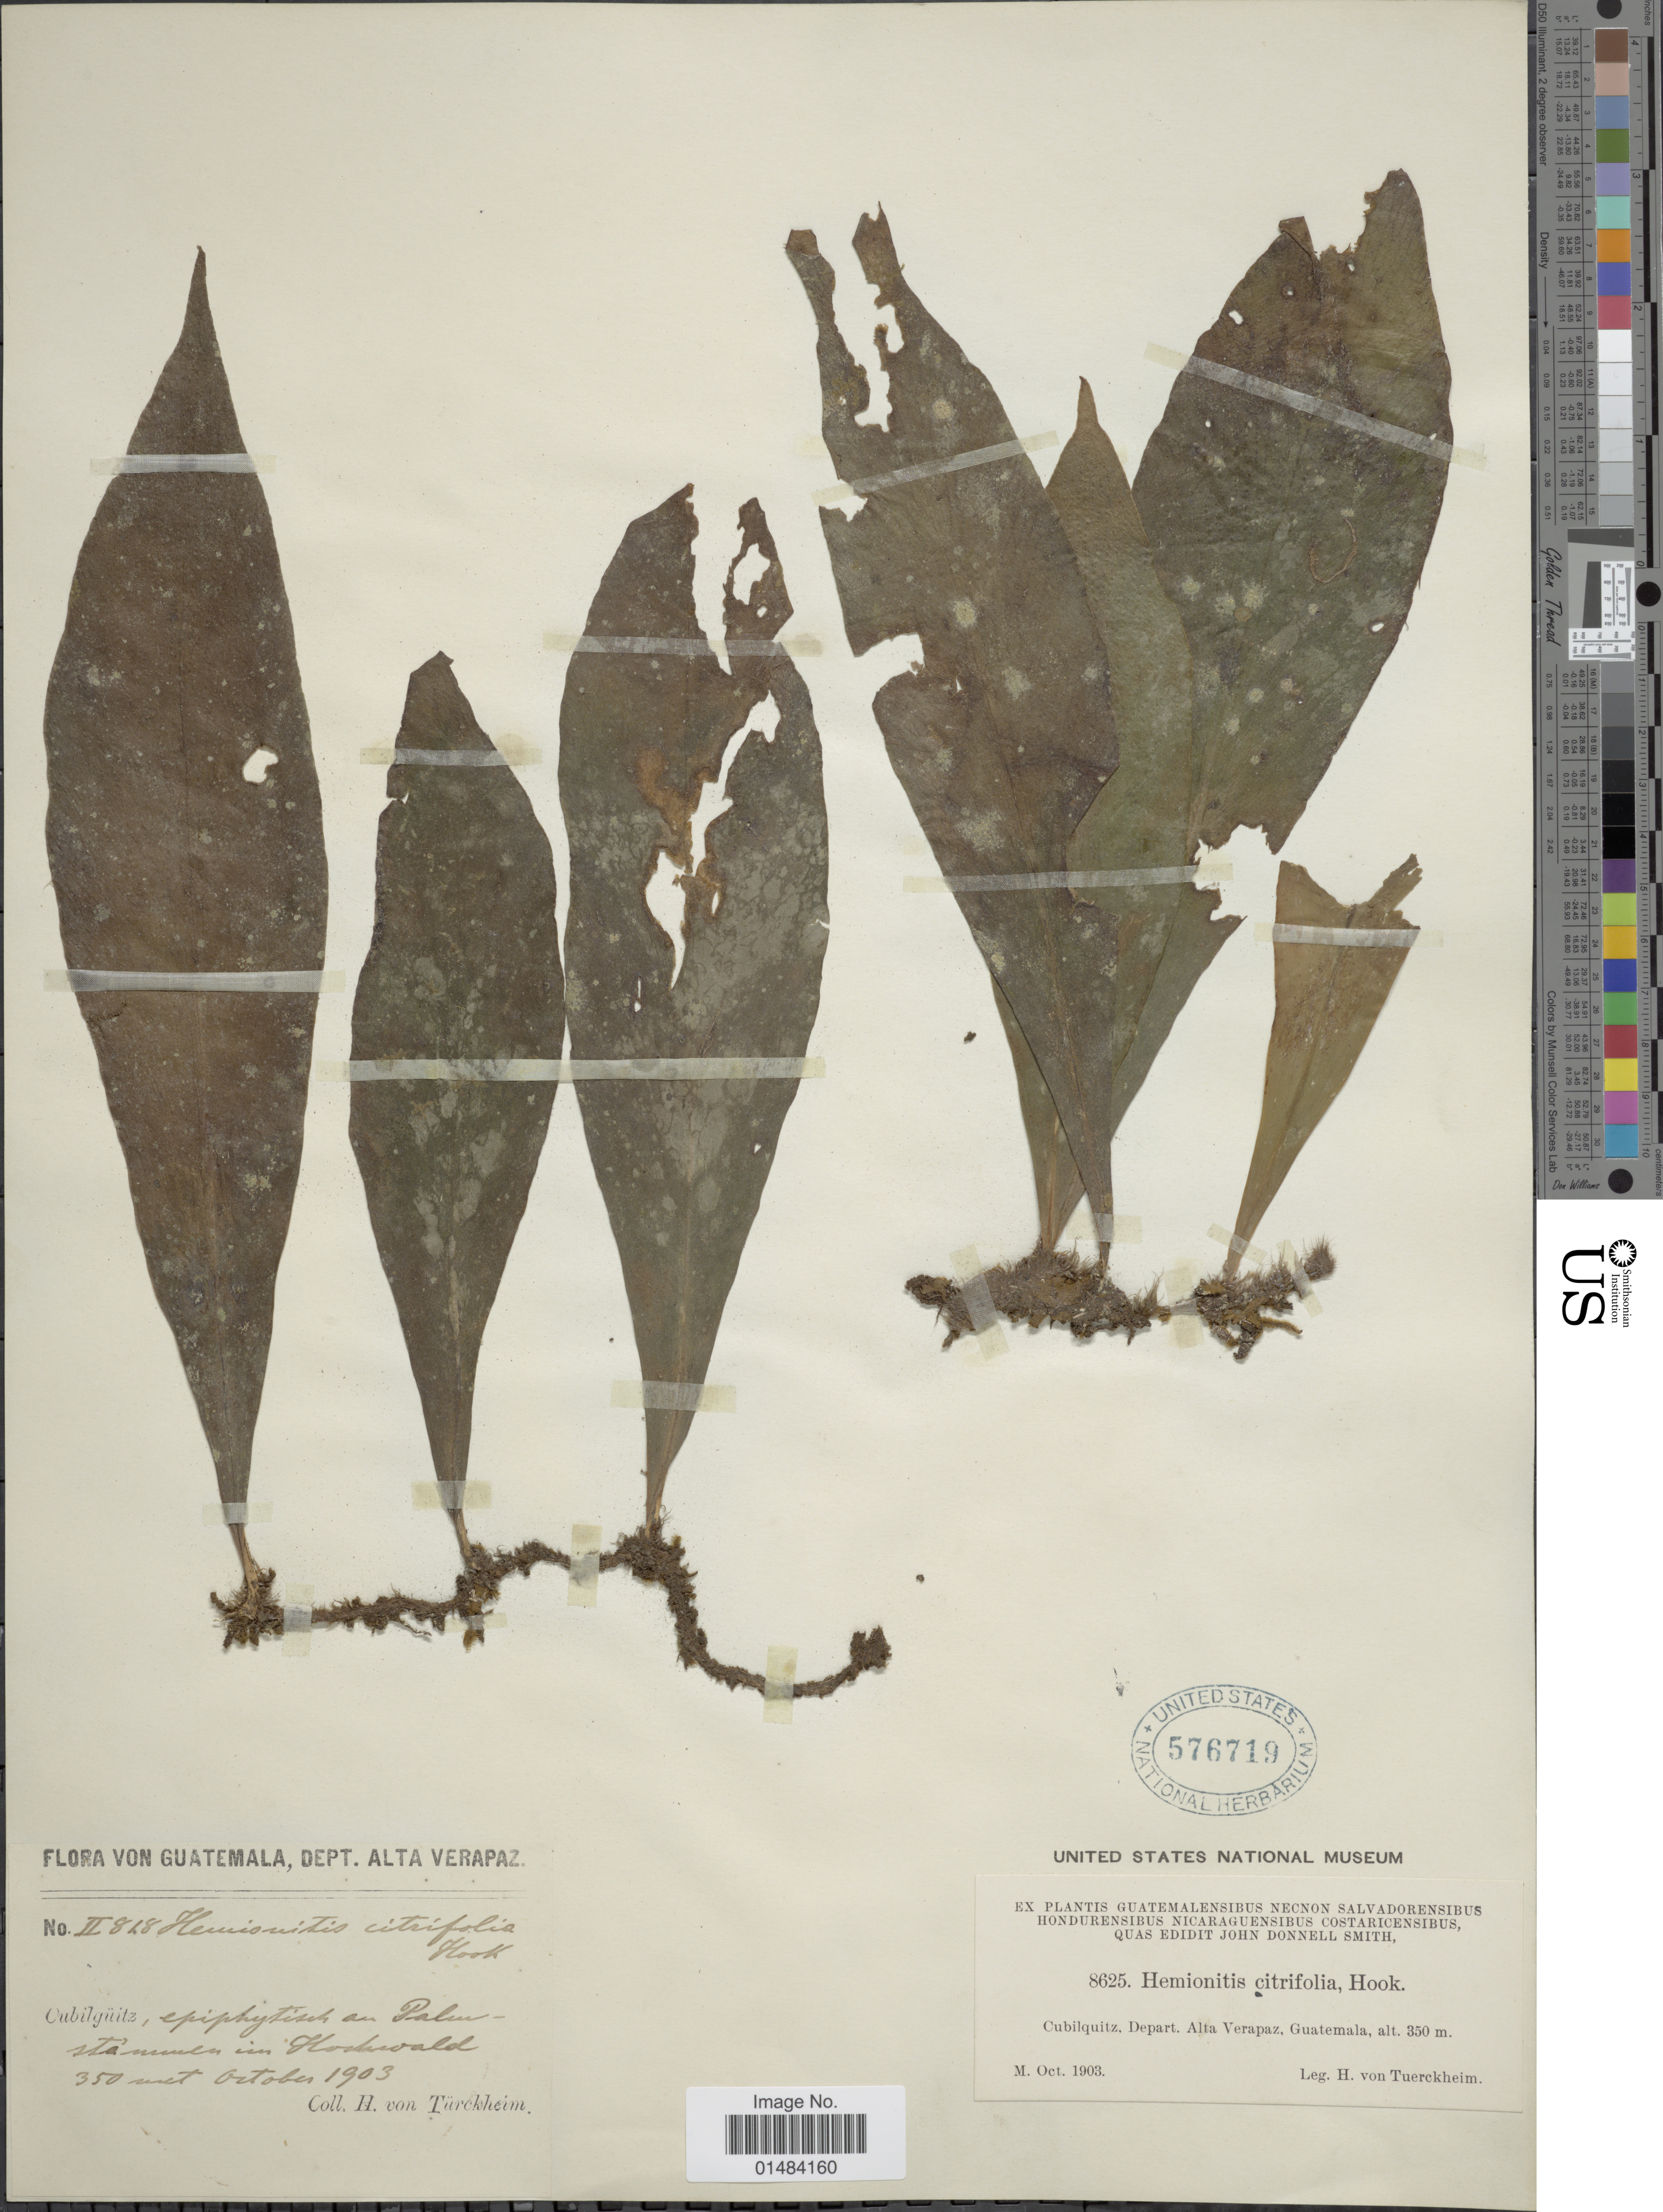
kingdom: Plantae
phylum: Tracheophyta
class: Polypodiopsida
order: Polypodiales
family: Pteridaceae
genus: Anetium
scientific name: Anetium citrifolium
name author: (L.) Splitg.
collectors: H. von Tuerckheim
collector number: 8625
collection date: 1903-10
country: Guatemala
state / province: Alta Verapaz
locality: Cubilquitz. Dept. Alta Verpaz, Guatemala.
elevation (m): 350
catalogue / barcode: US 576719